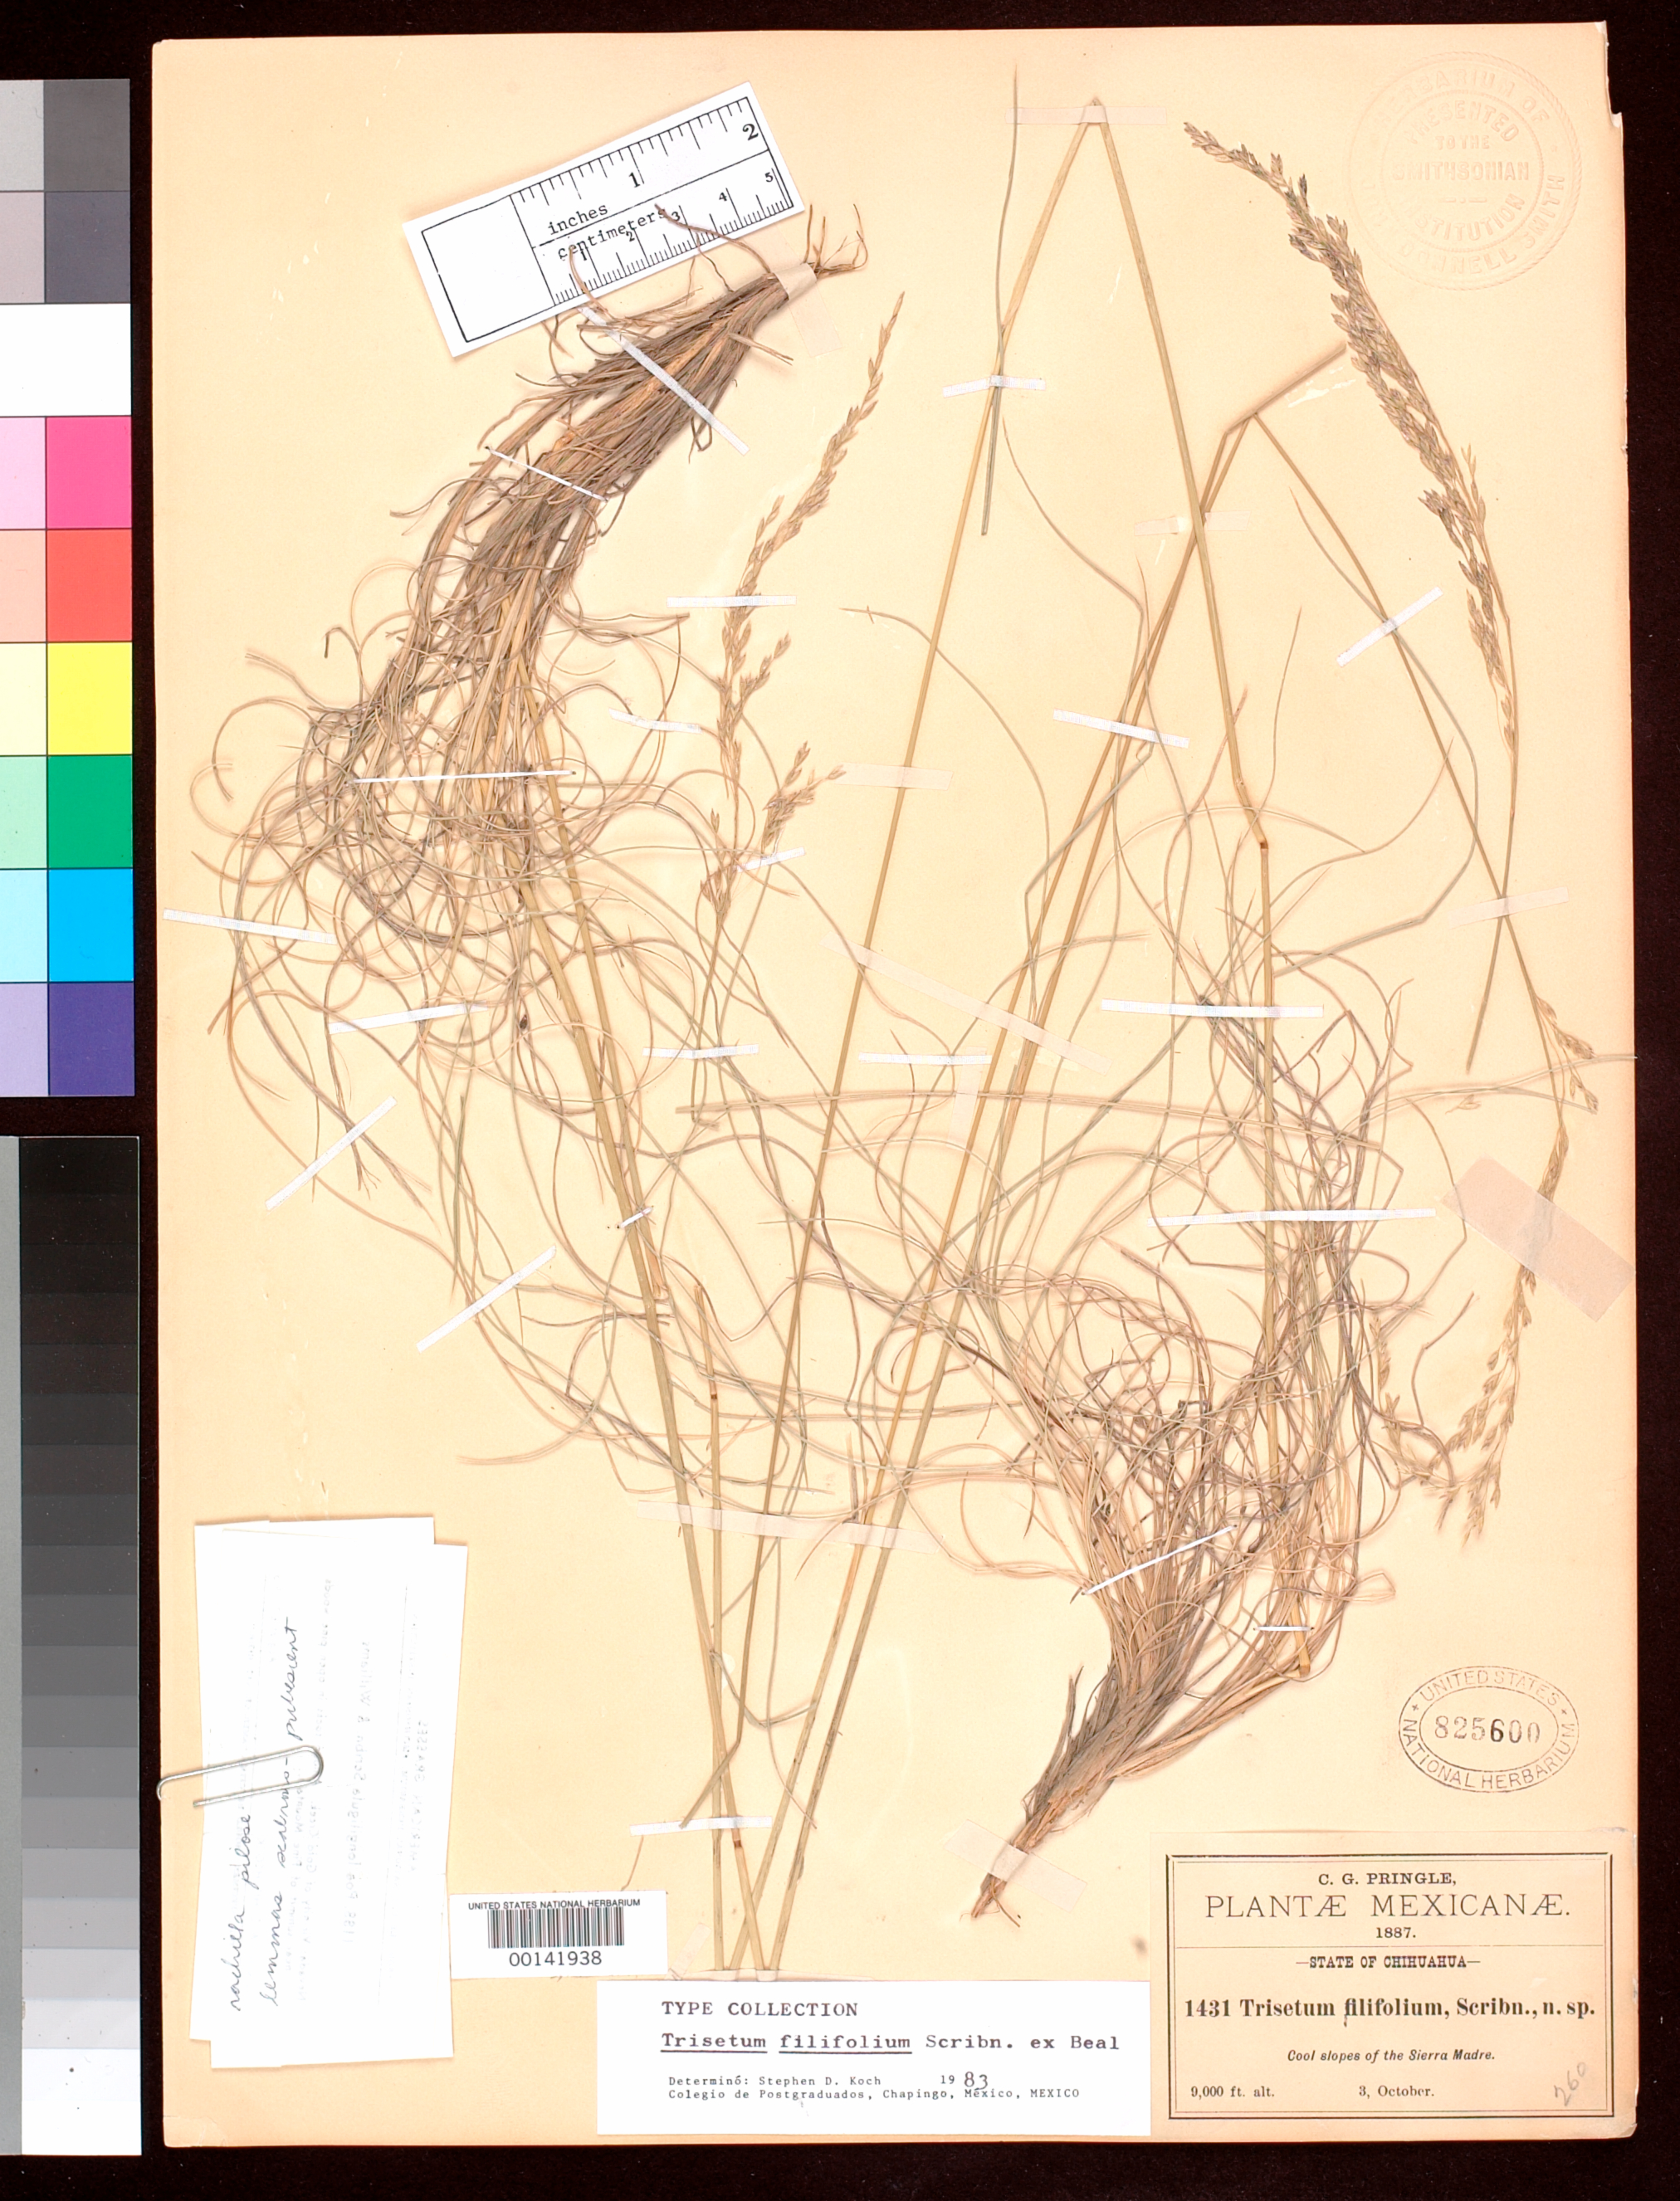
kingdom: Plantae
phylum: Tracheophyta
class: Liliopsida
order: Poales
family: Poaceae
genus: Trisetum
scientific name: Trisetum filifolium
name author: Scribn. ex W.J. Beal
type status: Isotype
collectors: C. G. Pringle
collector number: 1431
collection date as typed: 03 Oct 1887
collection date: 1887-10-03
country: Mexico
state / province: Chihuahua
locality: Cool slopes of the Sierra Madre.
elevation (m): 2743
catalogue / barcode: US 825600